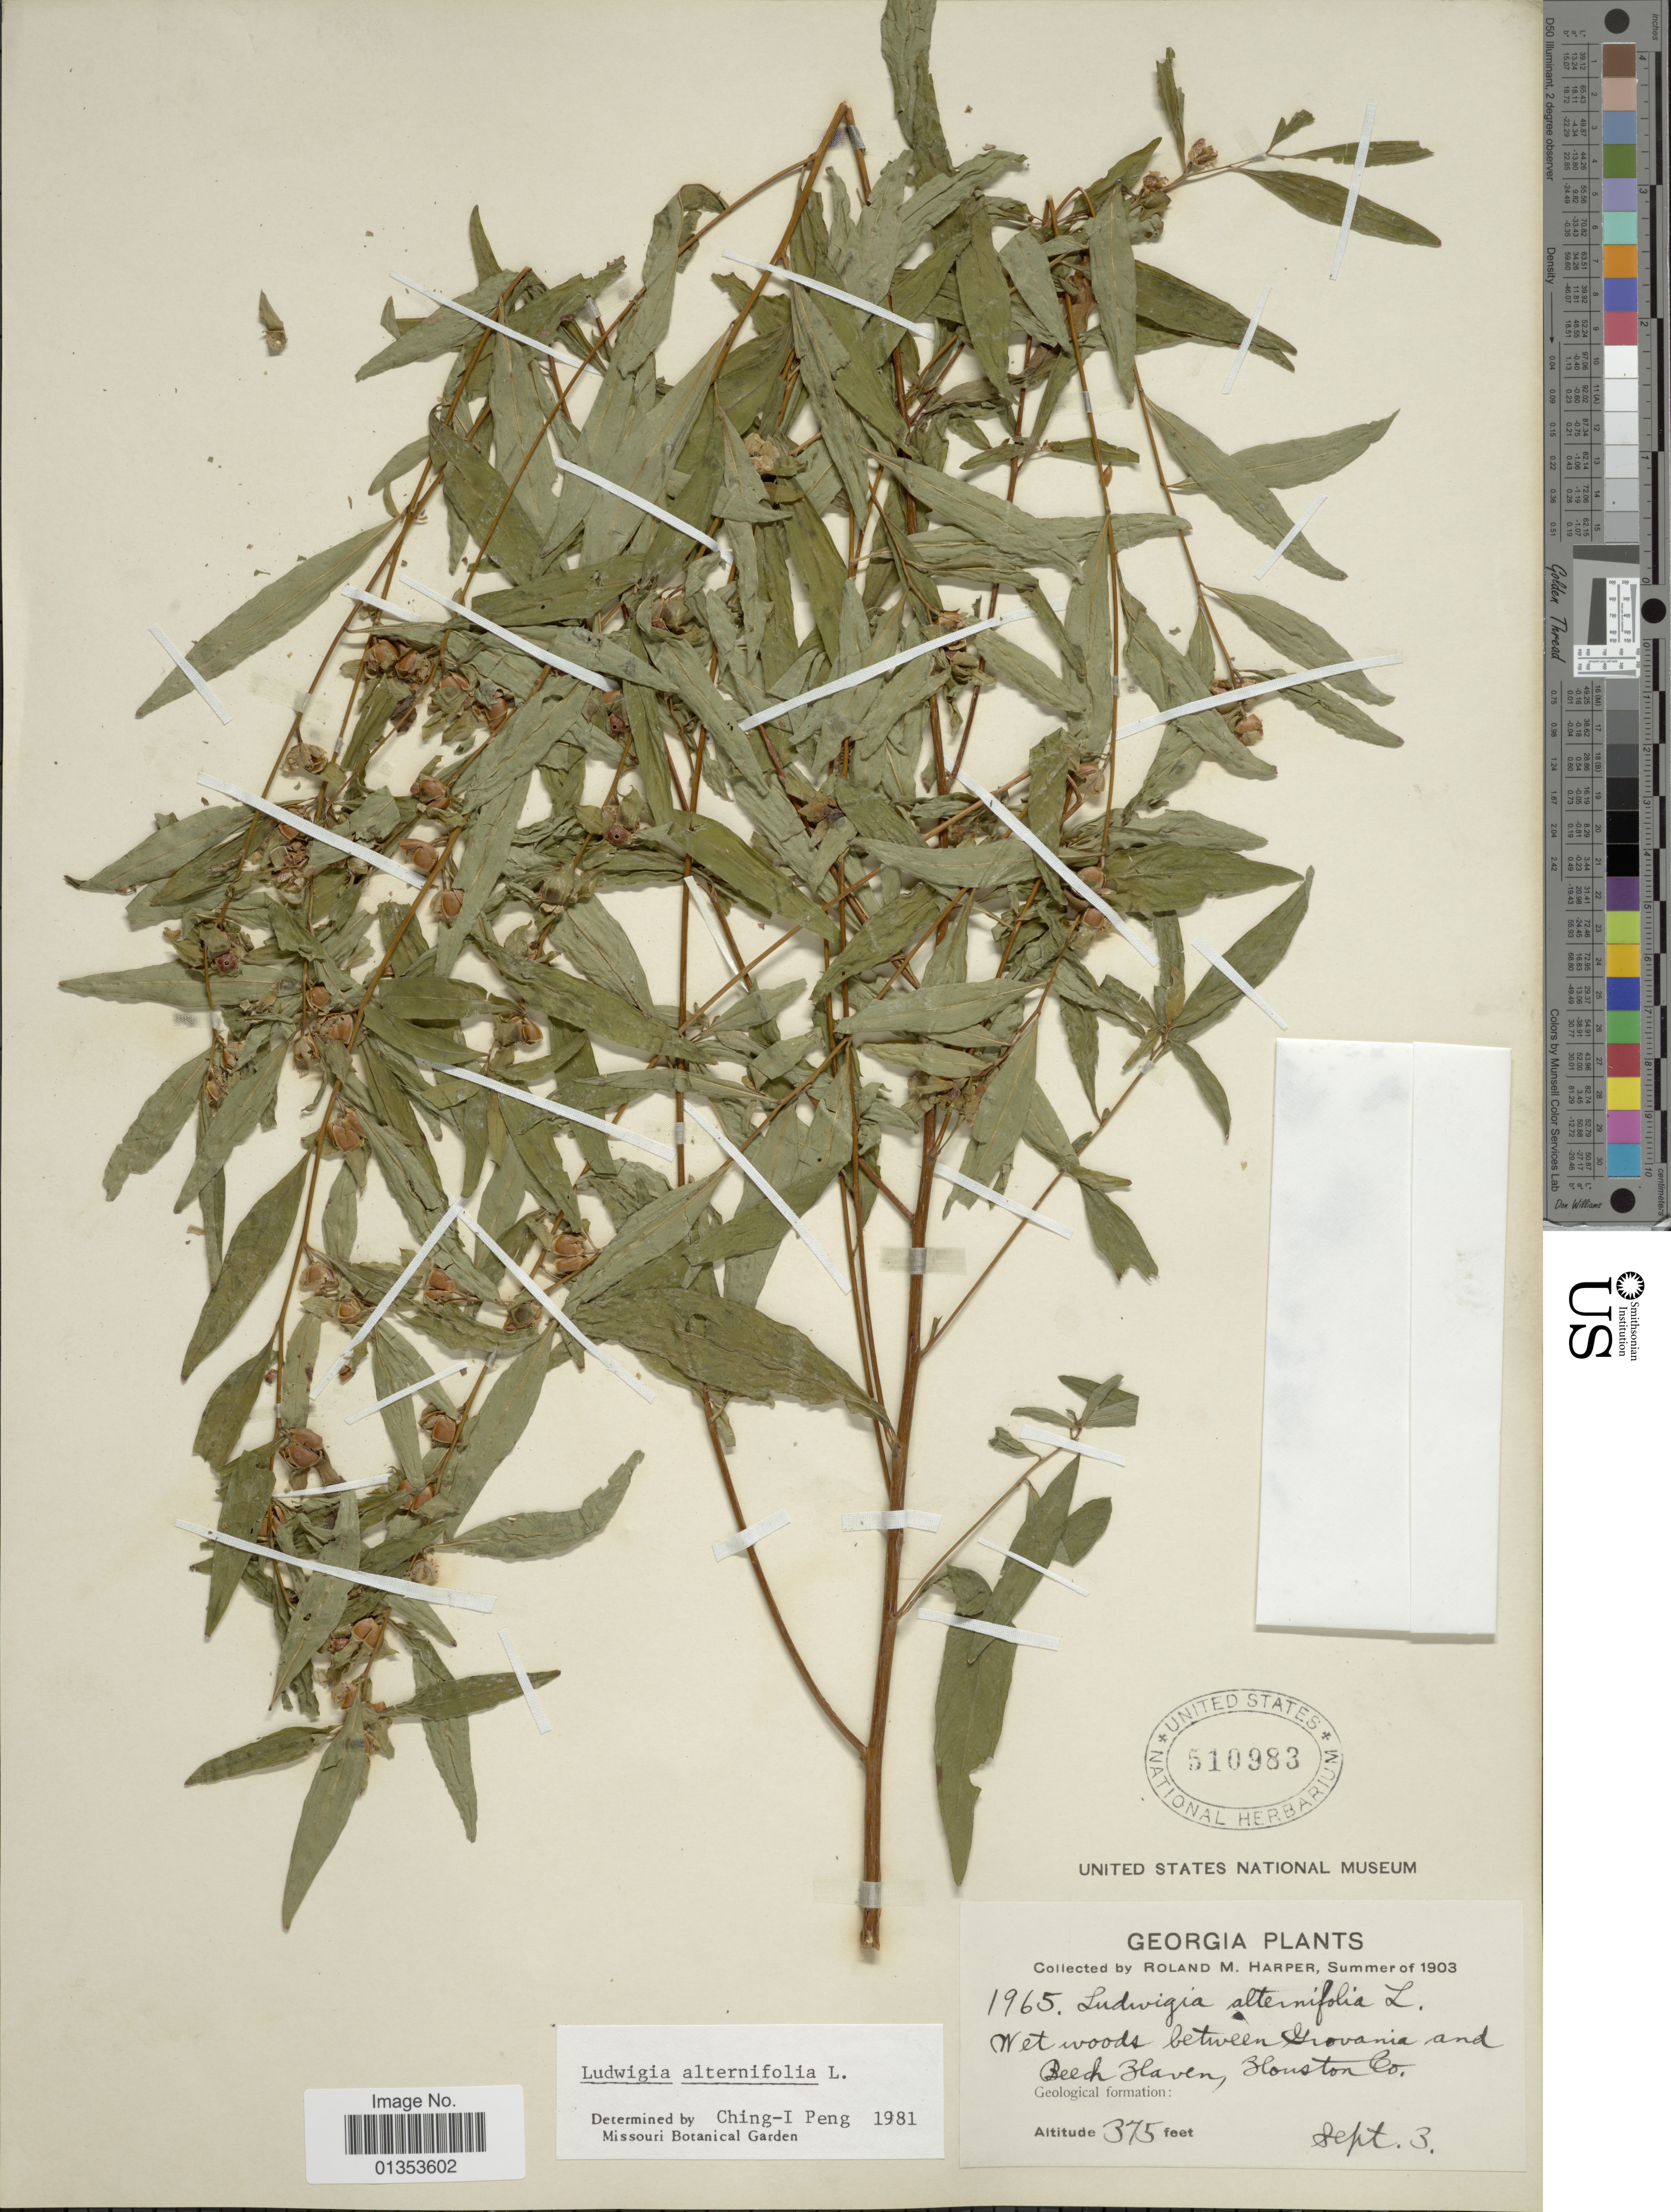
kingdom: Plantae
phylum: Tracheophyta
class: Magnoliopsida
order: Myrtales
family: Onagraceae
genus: Ludwigia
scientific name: Ludwigia alternifolia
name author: L.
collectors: R. M. Harper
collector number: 1965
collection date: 1903-09-03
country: United States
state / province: Georgia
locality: Wet woods between Grovania and Beech Haven, Houston Co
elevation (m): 114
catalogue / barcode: US 510983